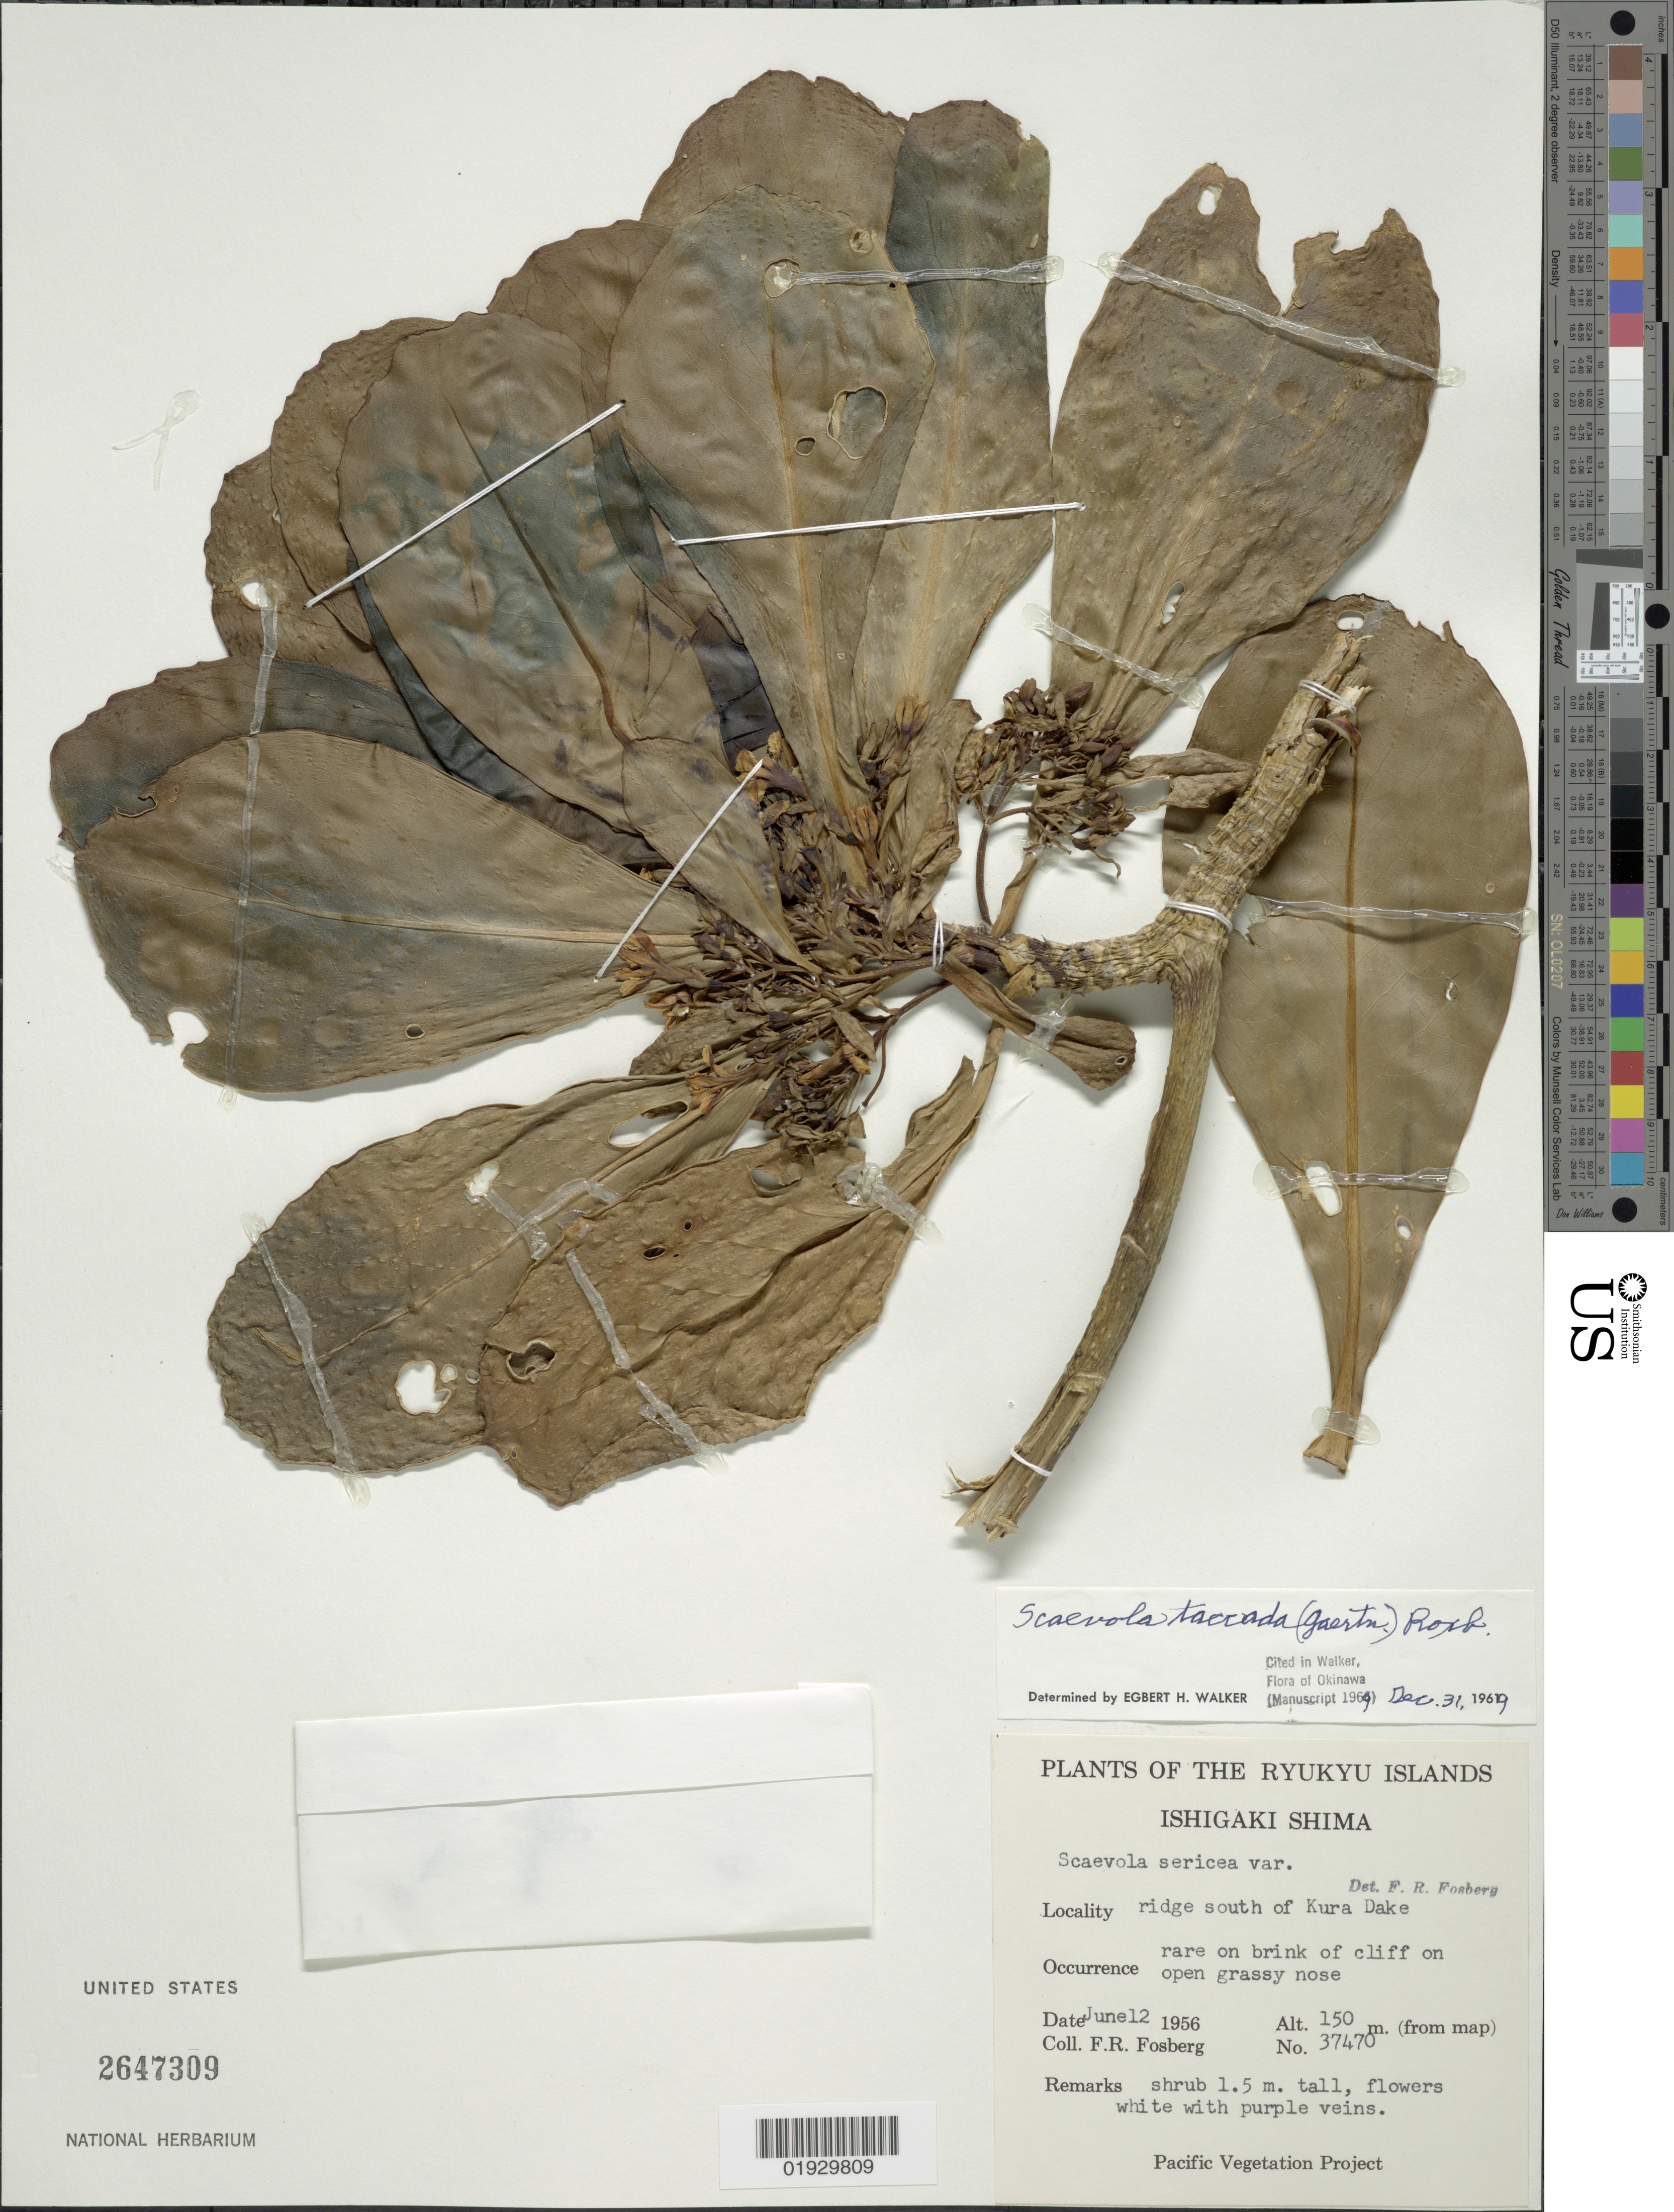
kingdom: Plantae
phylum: Tracheophyta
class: Magnoliopsida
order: Asterales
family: Goodeniaceae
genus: Scaevola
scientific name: Scaevola taccada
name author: (Gaertn.) Roxb.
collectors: F. R. Fosberg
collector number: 37470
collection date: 1956-06-12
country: Japan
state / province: Okinawa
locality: Ryukyu Islands. Ishigaki Shima. Ridge south of Kura Dake.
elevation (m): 150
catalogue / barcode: US 2647309